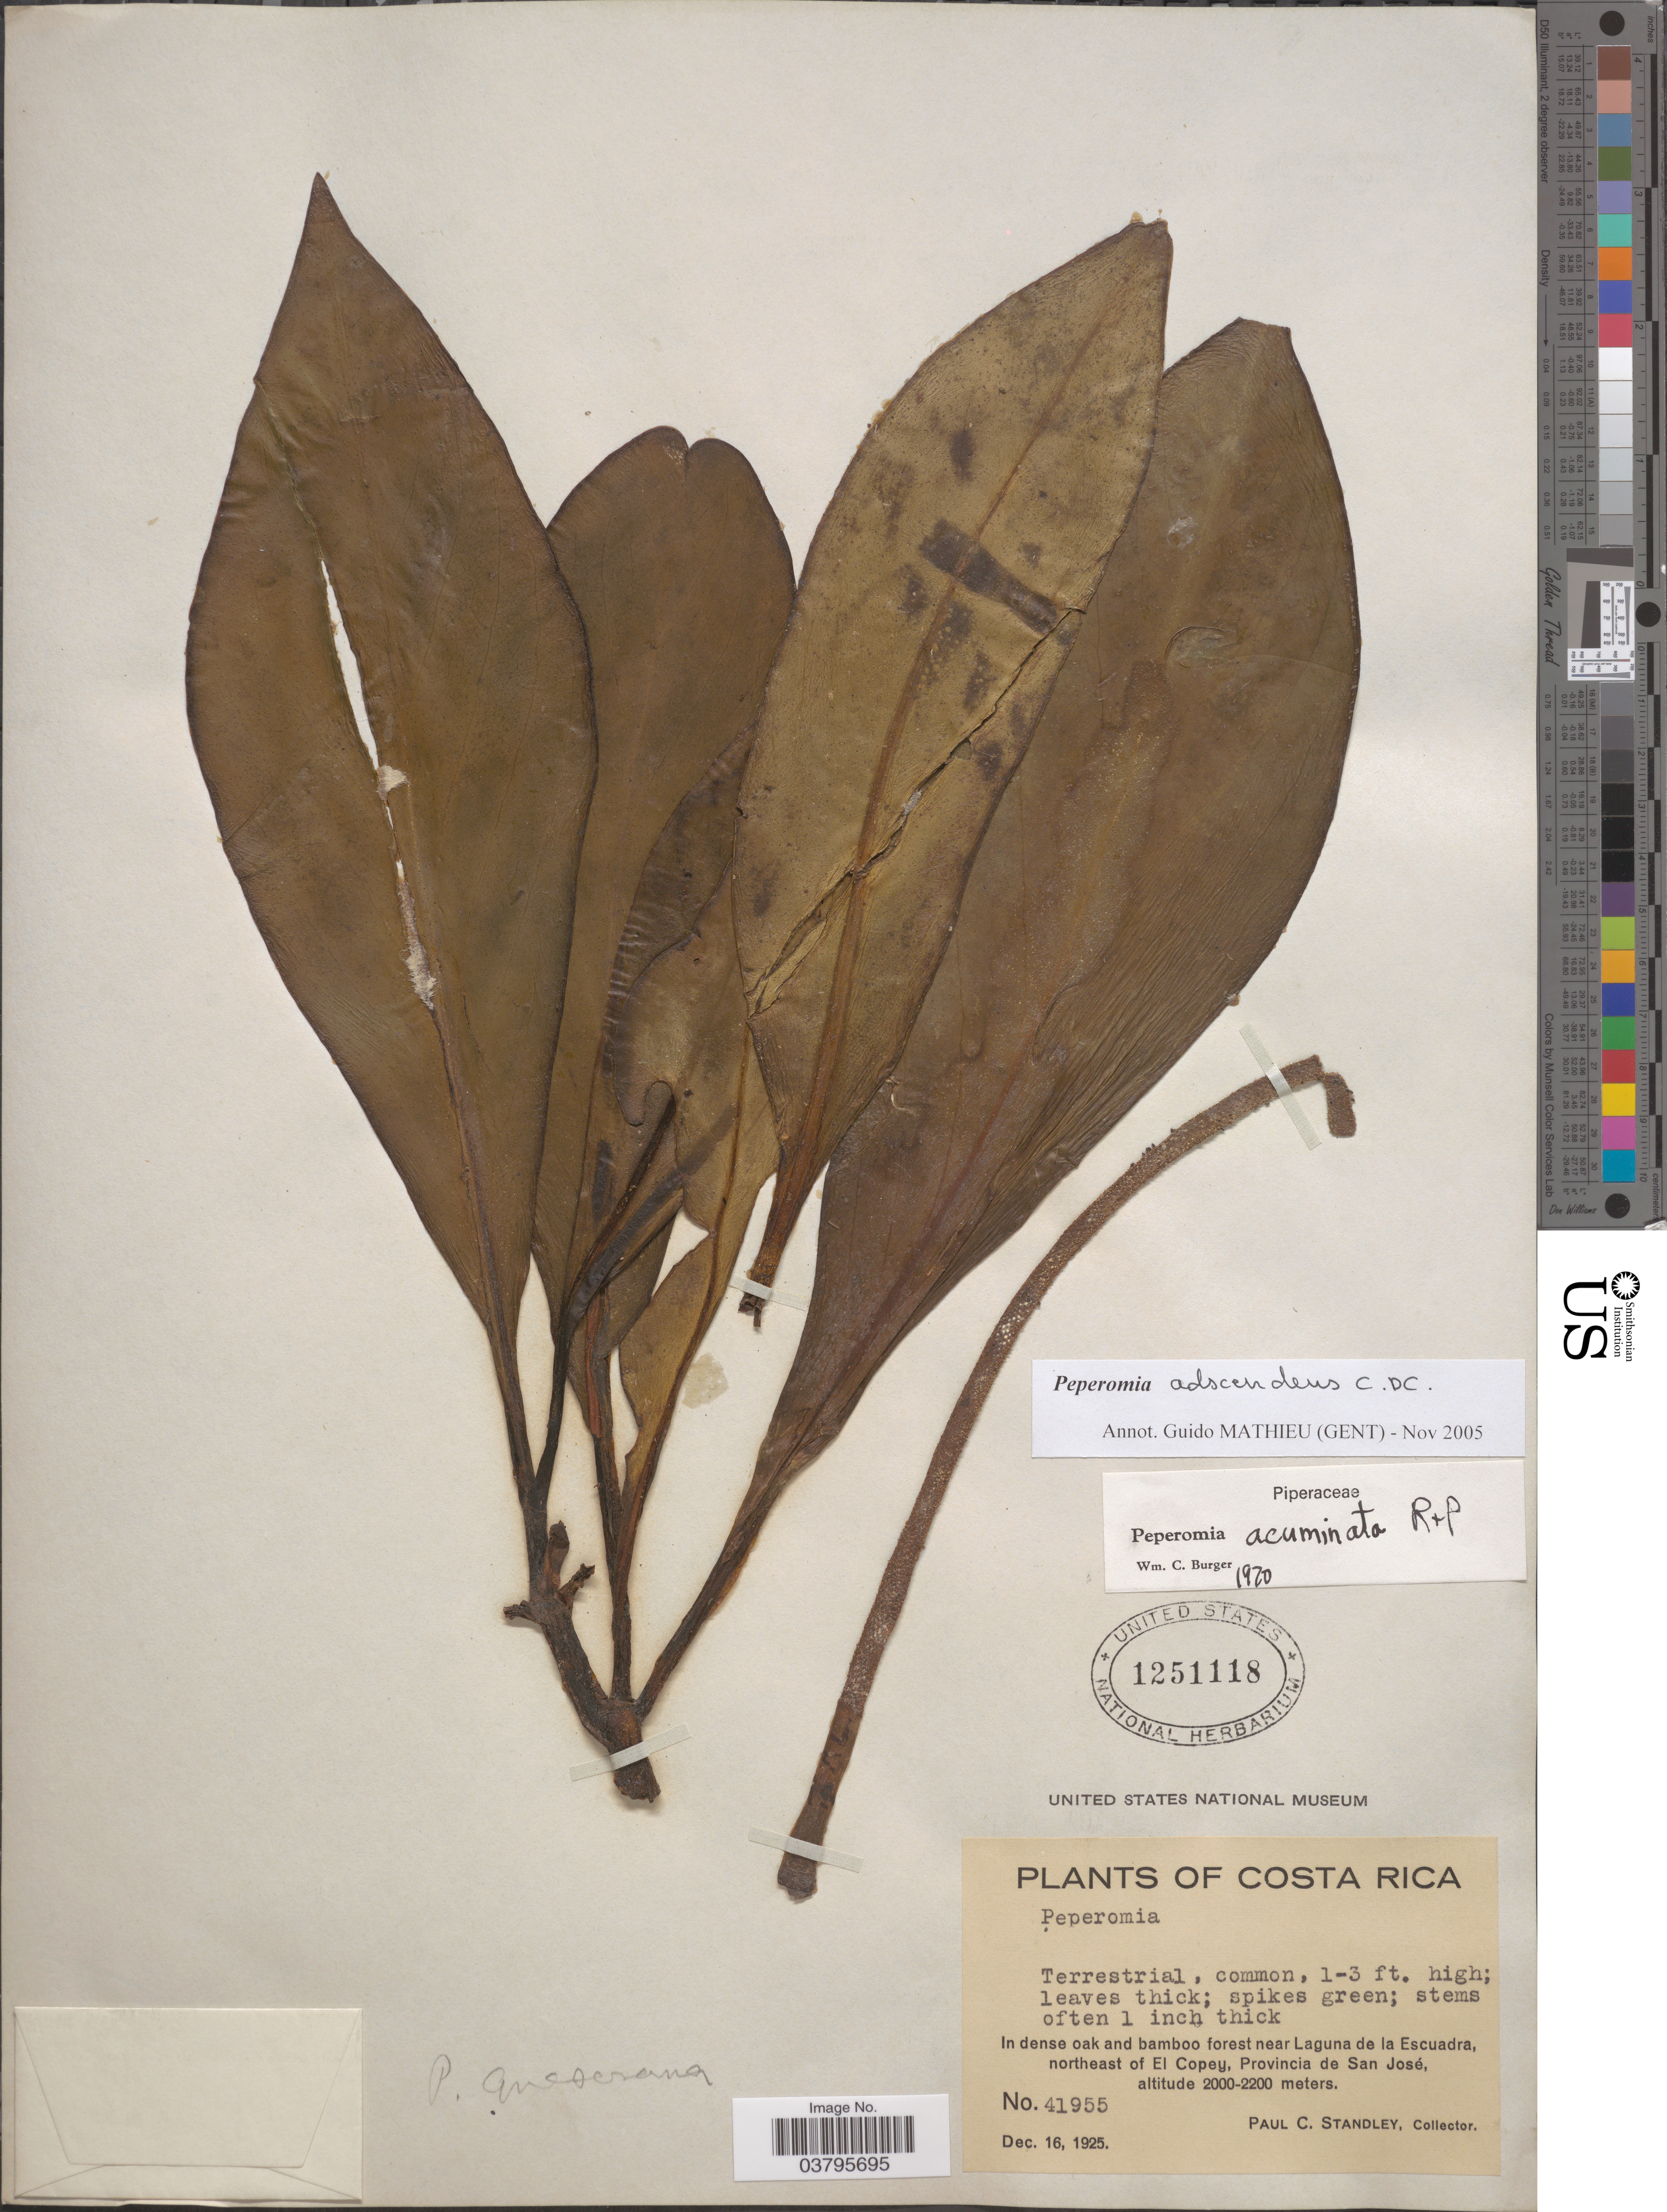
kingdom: Plantae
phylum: Tracheophyta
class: Magnoliopsida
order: Piperales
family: Piperaceae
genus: Peperomia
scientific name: Peperomia adscendens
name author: C. DC.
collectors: P. C. Standley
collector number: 41955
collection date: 1925-12-16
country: Costa Rica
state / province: San José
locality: Near Laguna de la Escuadra, northeast of El Copey.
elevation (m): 2000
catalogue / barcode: US 1251118